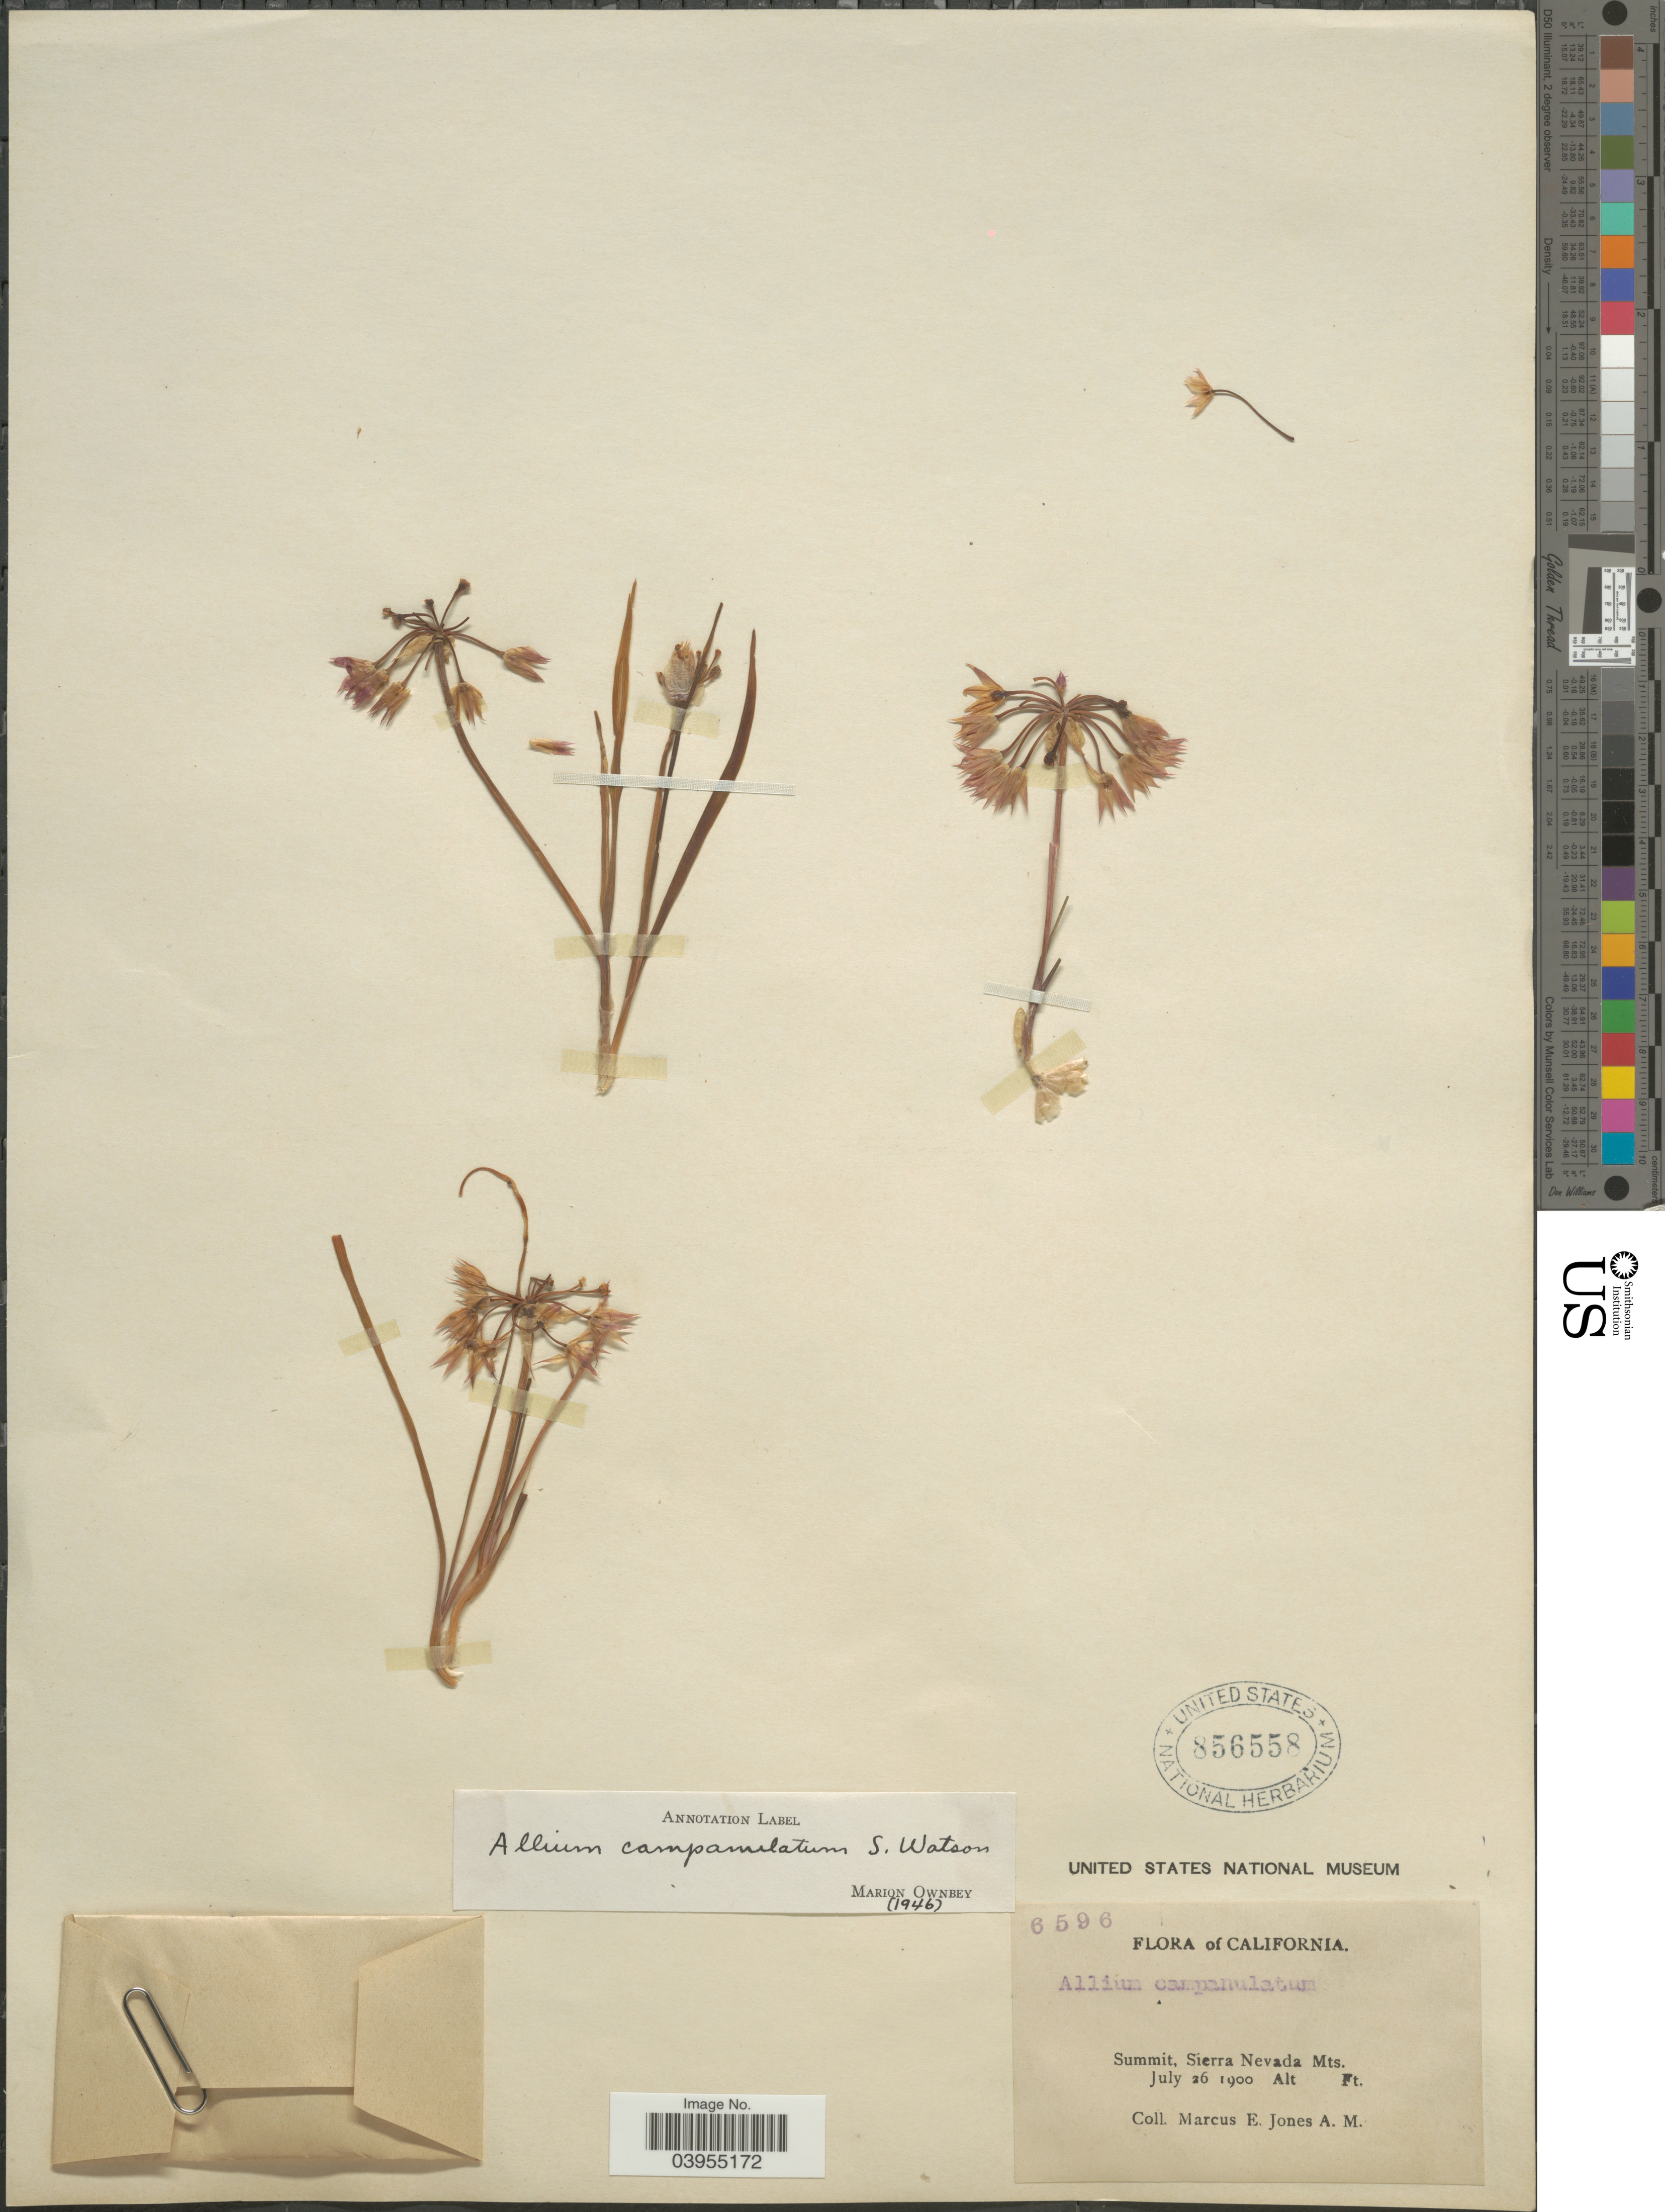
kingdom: Plantae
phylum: Tracheophyta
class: Liliopsida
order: Asparagales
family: Amaryllidaceae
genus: Allium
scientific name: Allium campanulatum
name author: S. Watson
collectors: M. E. Jones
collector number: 6596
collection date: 1900-07-26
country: United States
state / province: California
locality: Summit, Sierra Nevada Mts.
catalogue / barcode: US 856558